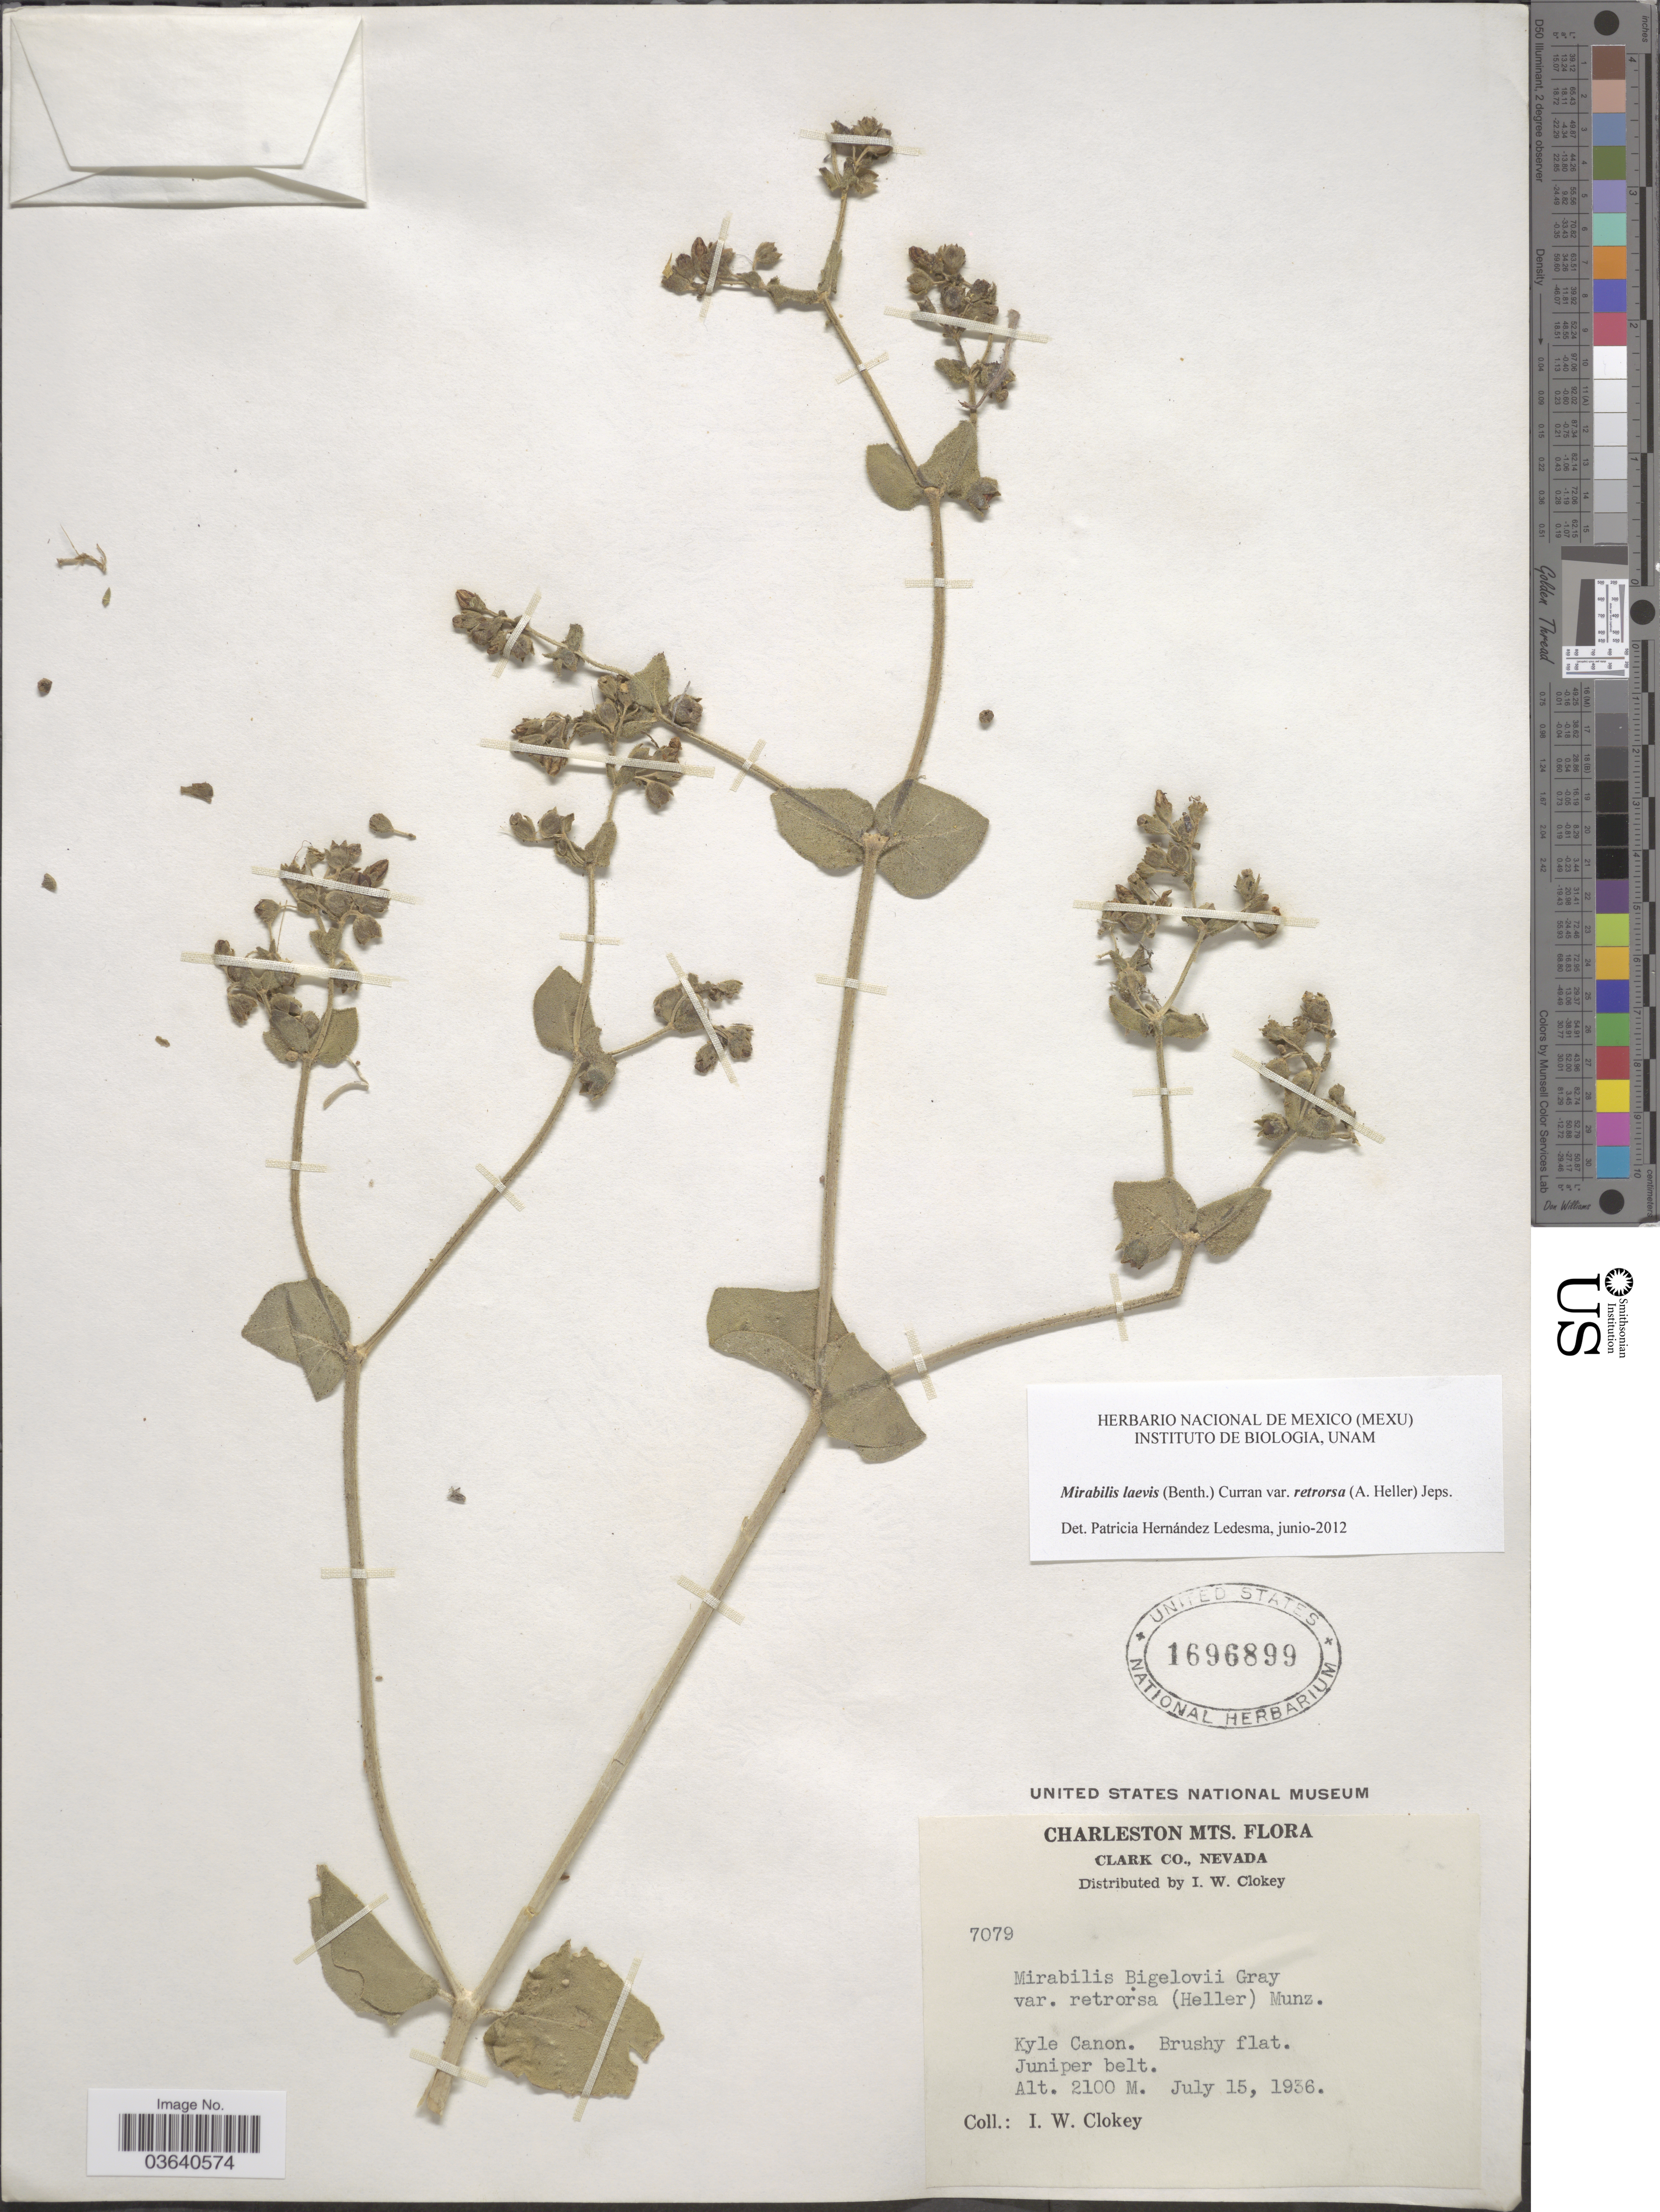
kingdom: Plantae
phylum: Tracheophyta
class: Magnoliopsida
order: Caryophyllales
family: Nyctaginaceae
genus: Mirabilis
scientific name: Mirabilis laevis var. retrorsa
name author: (A. Heller) Jeps.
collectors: I. W. Clokey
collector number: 7079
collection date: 1936-07-15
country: United States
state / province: Nevada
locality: Charleston Mts. Clark Co. Kyle Canon. Brushy flat. Juniper belt.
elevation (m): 2100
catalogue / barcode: US 1696899